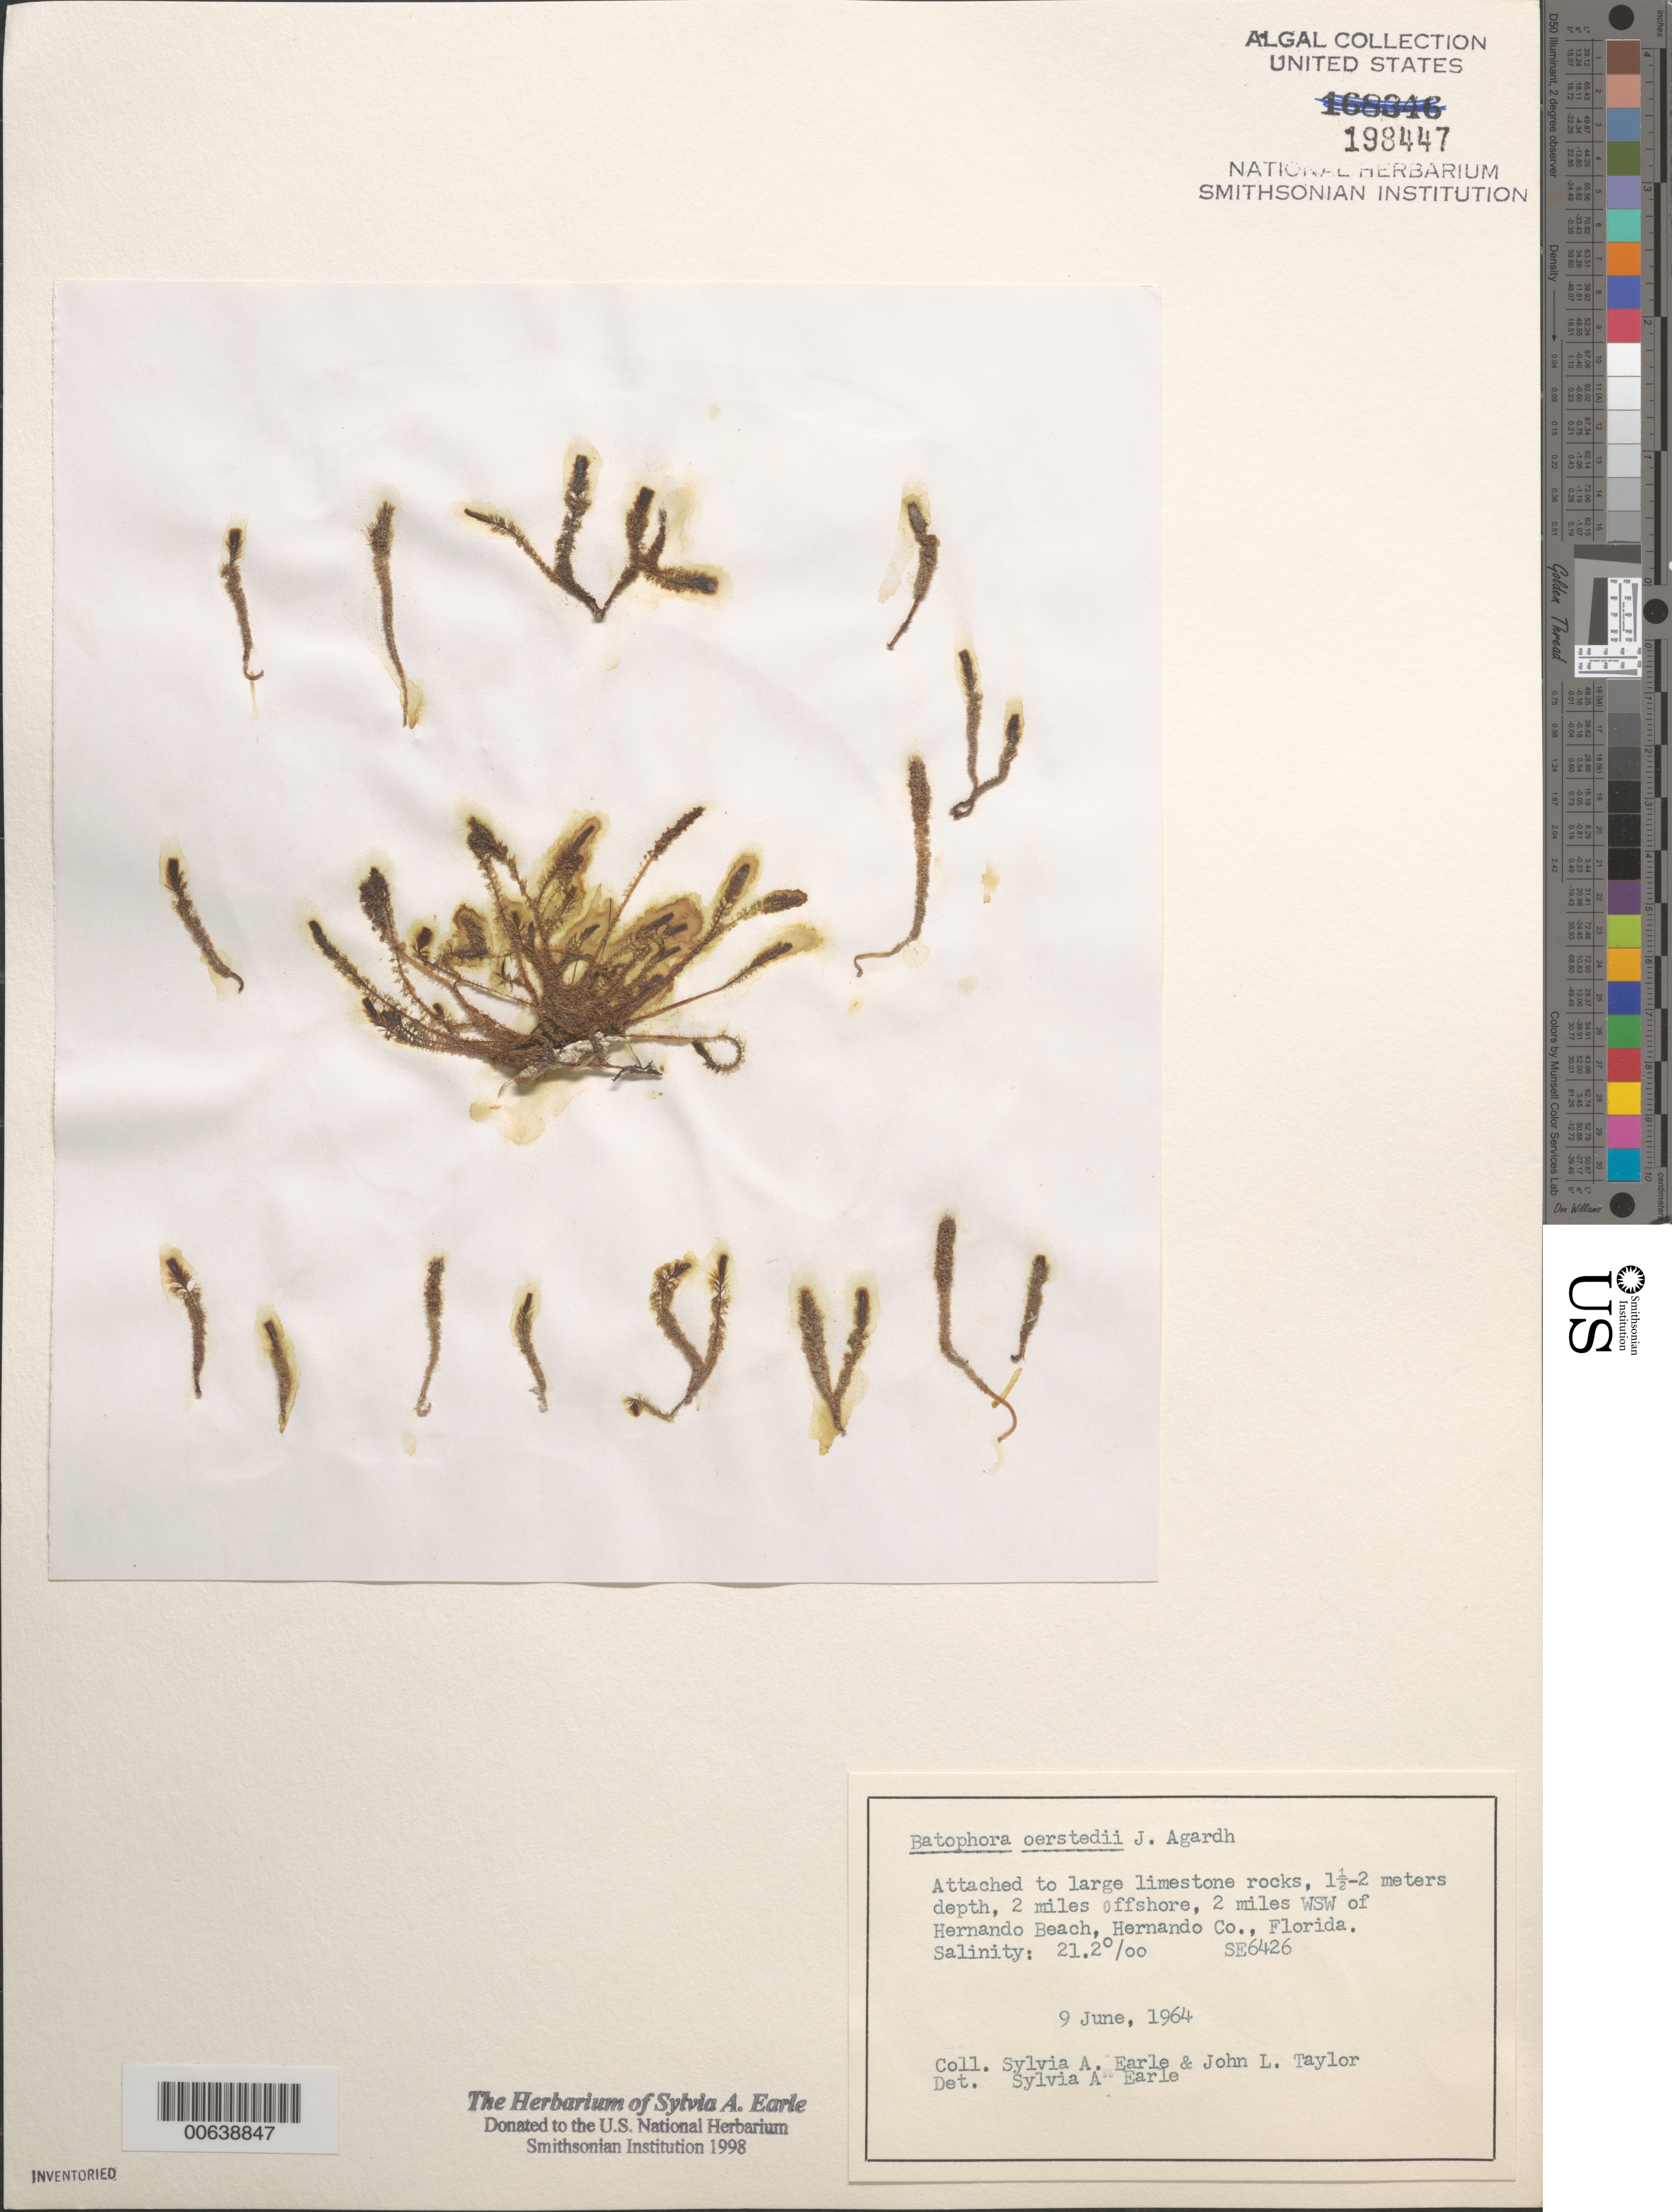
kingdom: Plantae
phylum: Chlorophyta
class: Ulvophyceae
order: Dasycladales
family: Dasycladaceae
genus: Batophora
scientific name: Batophora oerstedii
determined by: Earle, S. A.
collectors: S. A. Earle & J. L. Taylor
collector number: SE 6426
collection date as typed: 09 Jun 1964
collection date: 1964-06-09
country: United States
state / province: Florida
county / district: Hernando County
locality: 2 miles west southwest and 2 miles off Hernando Beach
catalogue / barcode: US 198447